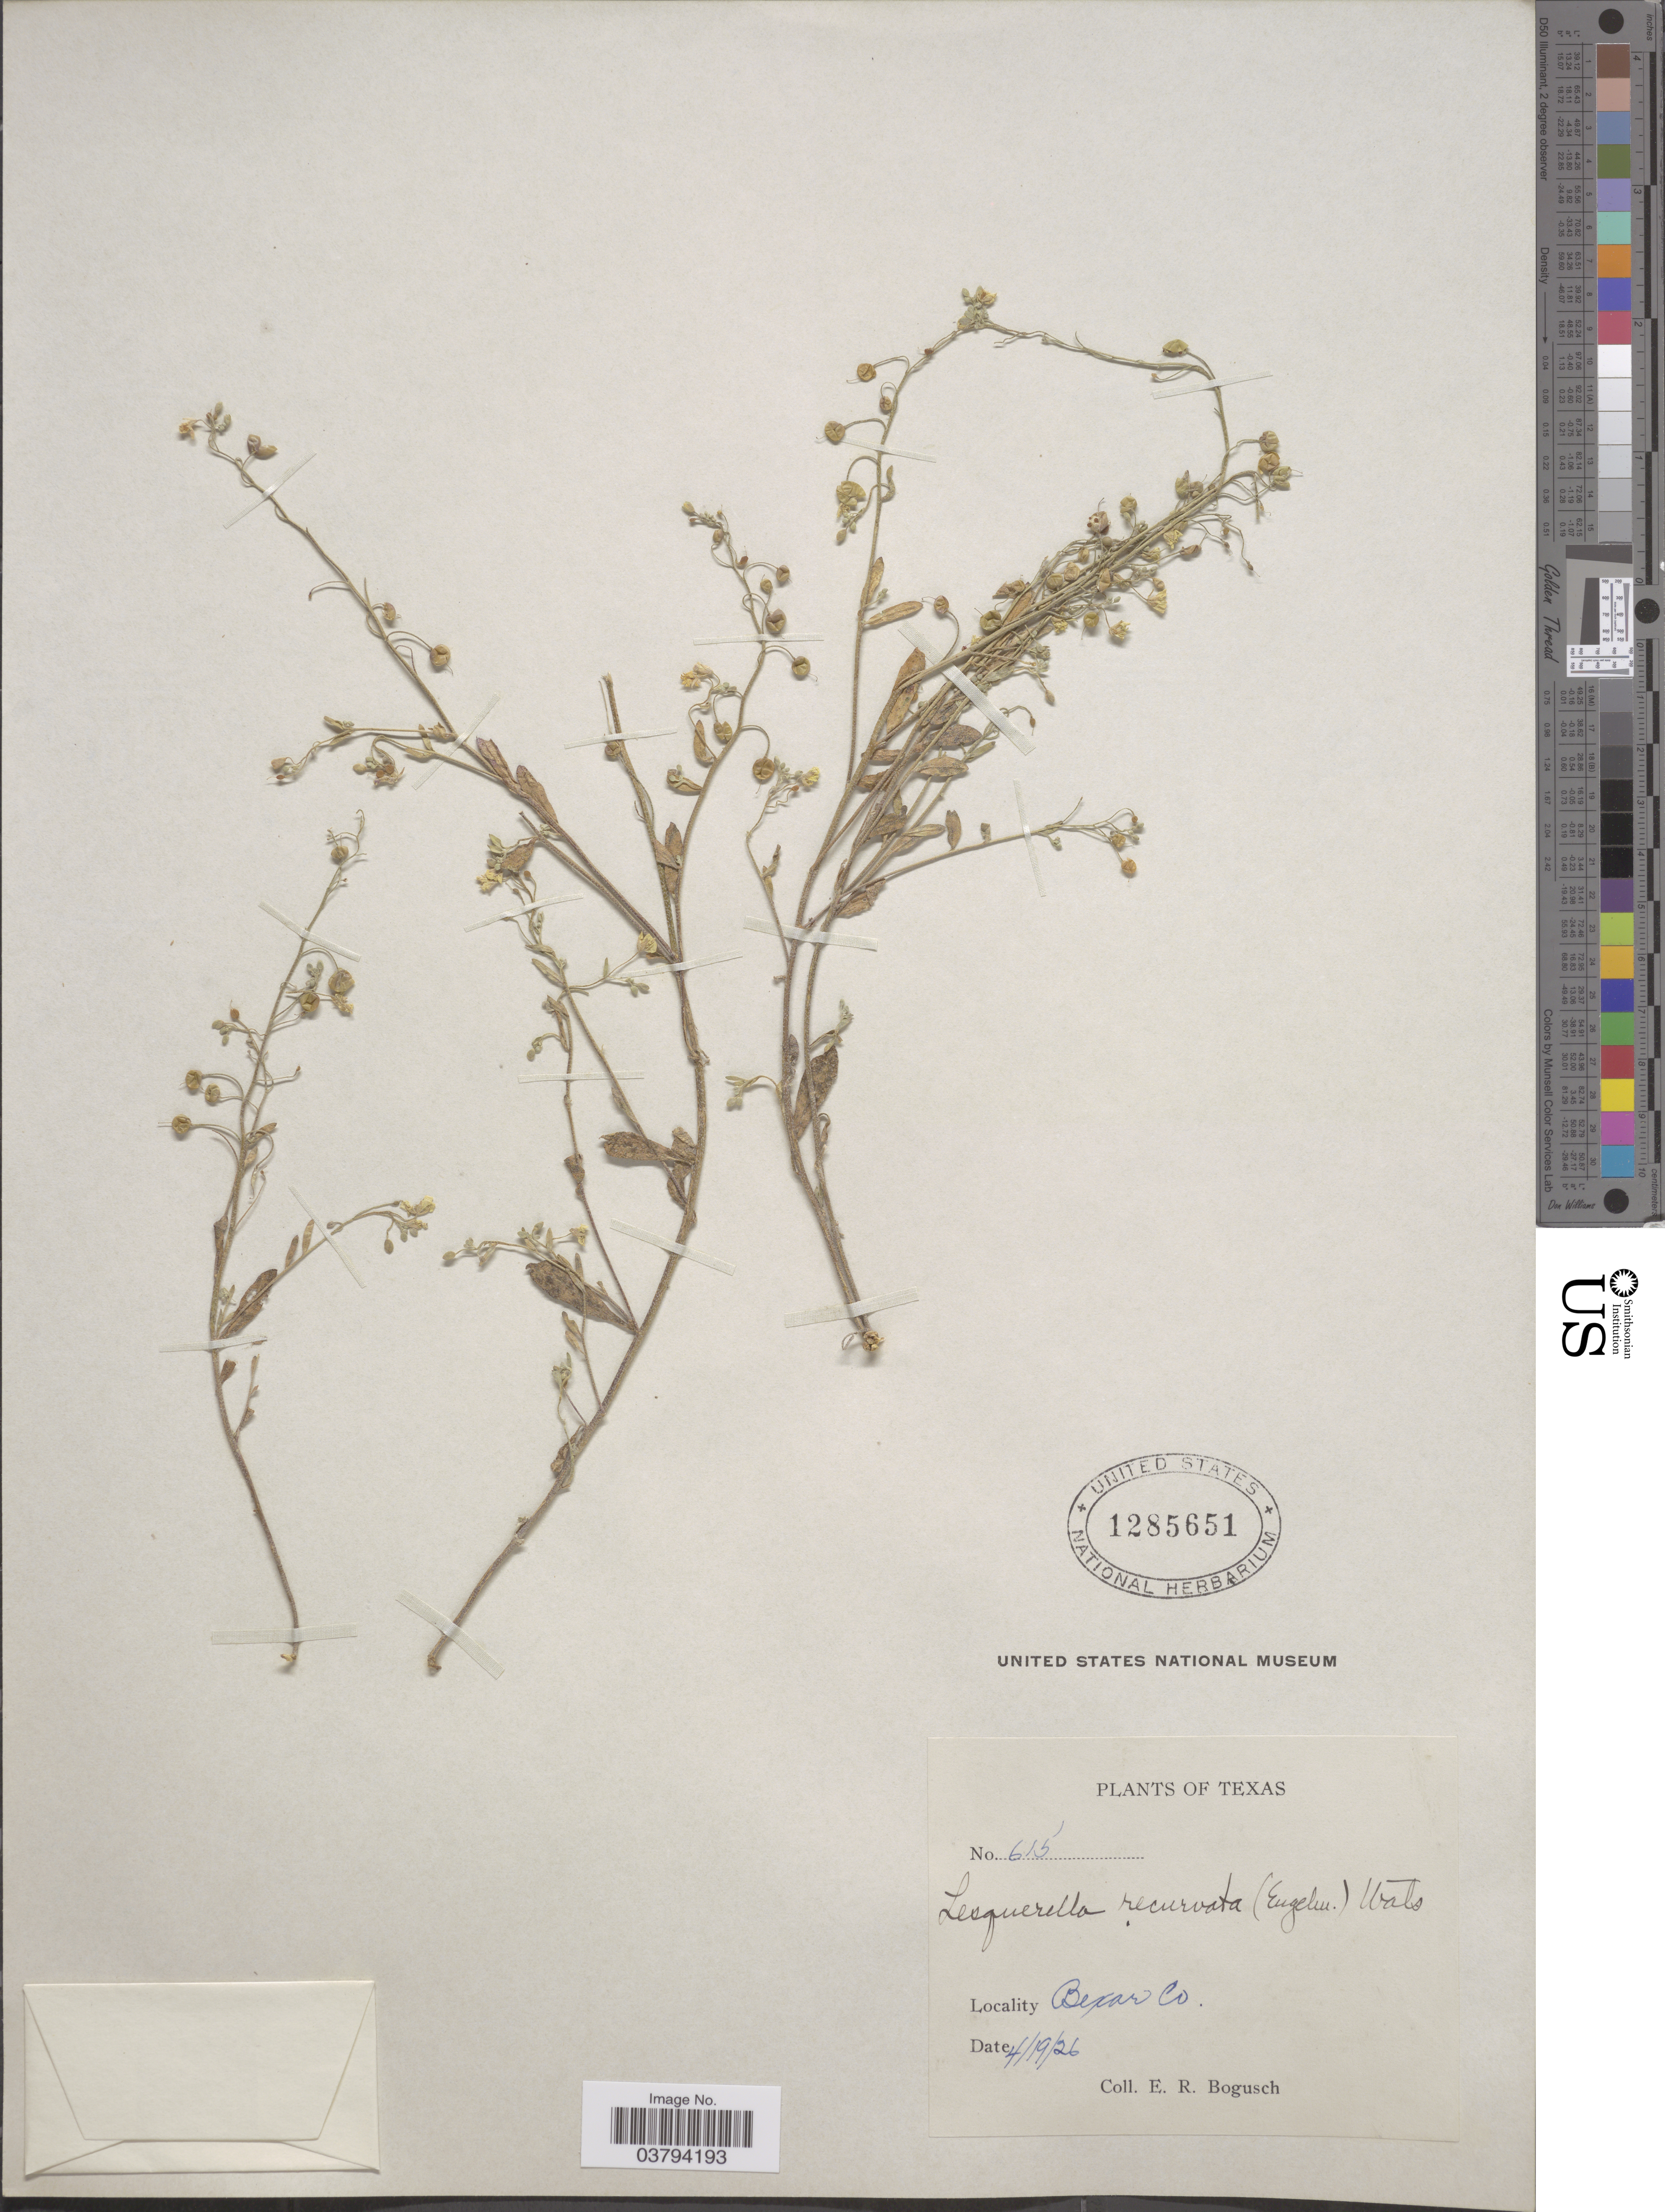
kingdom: Plantae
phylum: Tracheophyta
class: Magnoliopsida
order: Brassicales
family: Brassicaceae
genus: Lesquerella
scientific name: Lesquerella recurvata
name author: (Englem. ex A. Gray) S. Watson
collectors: E. Bogusch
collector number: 615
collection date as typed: Transcribed d/m/y: 19/4/26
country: United States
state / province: Texas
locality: Bexar Co.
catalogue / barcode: US 1285651